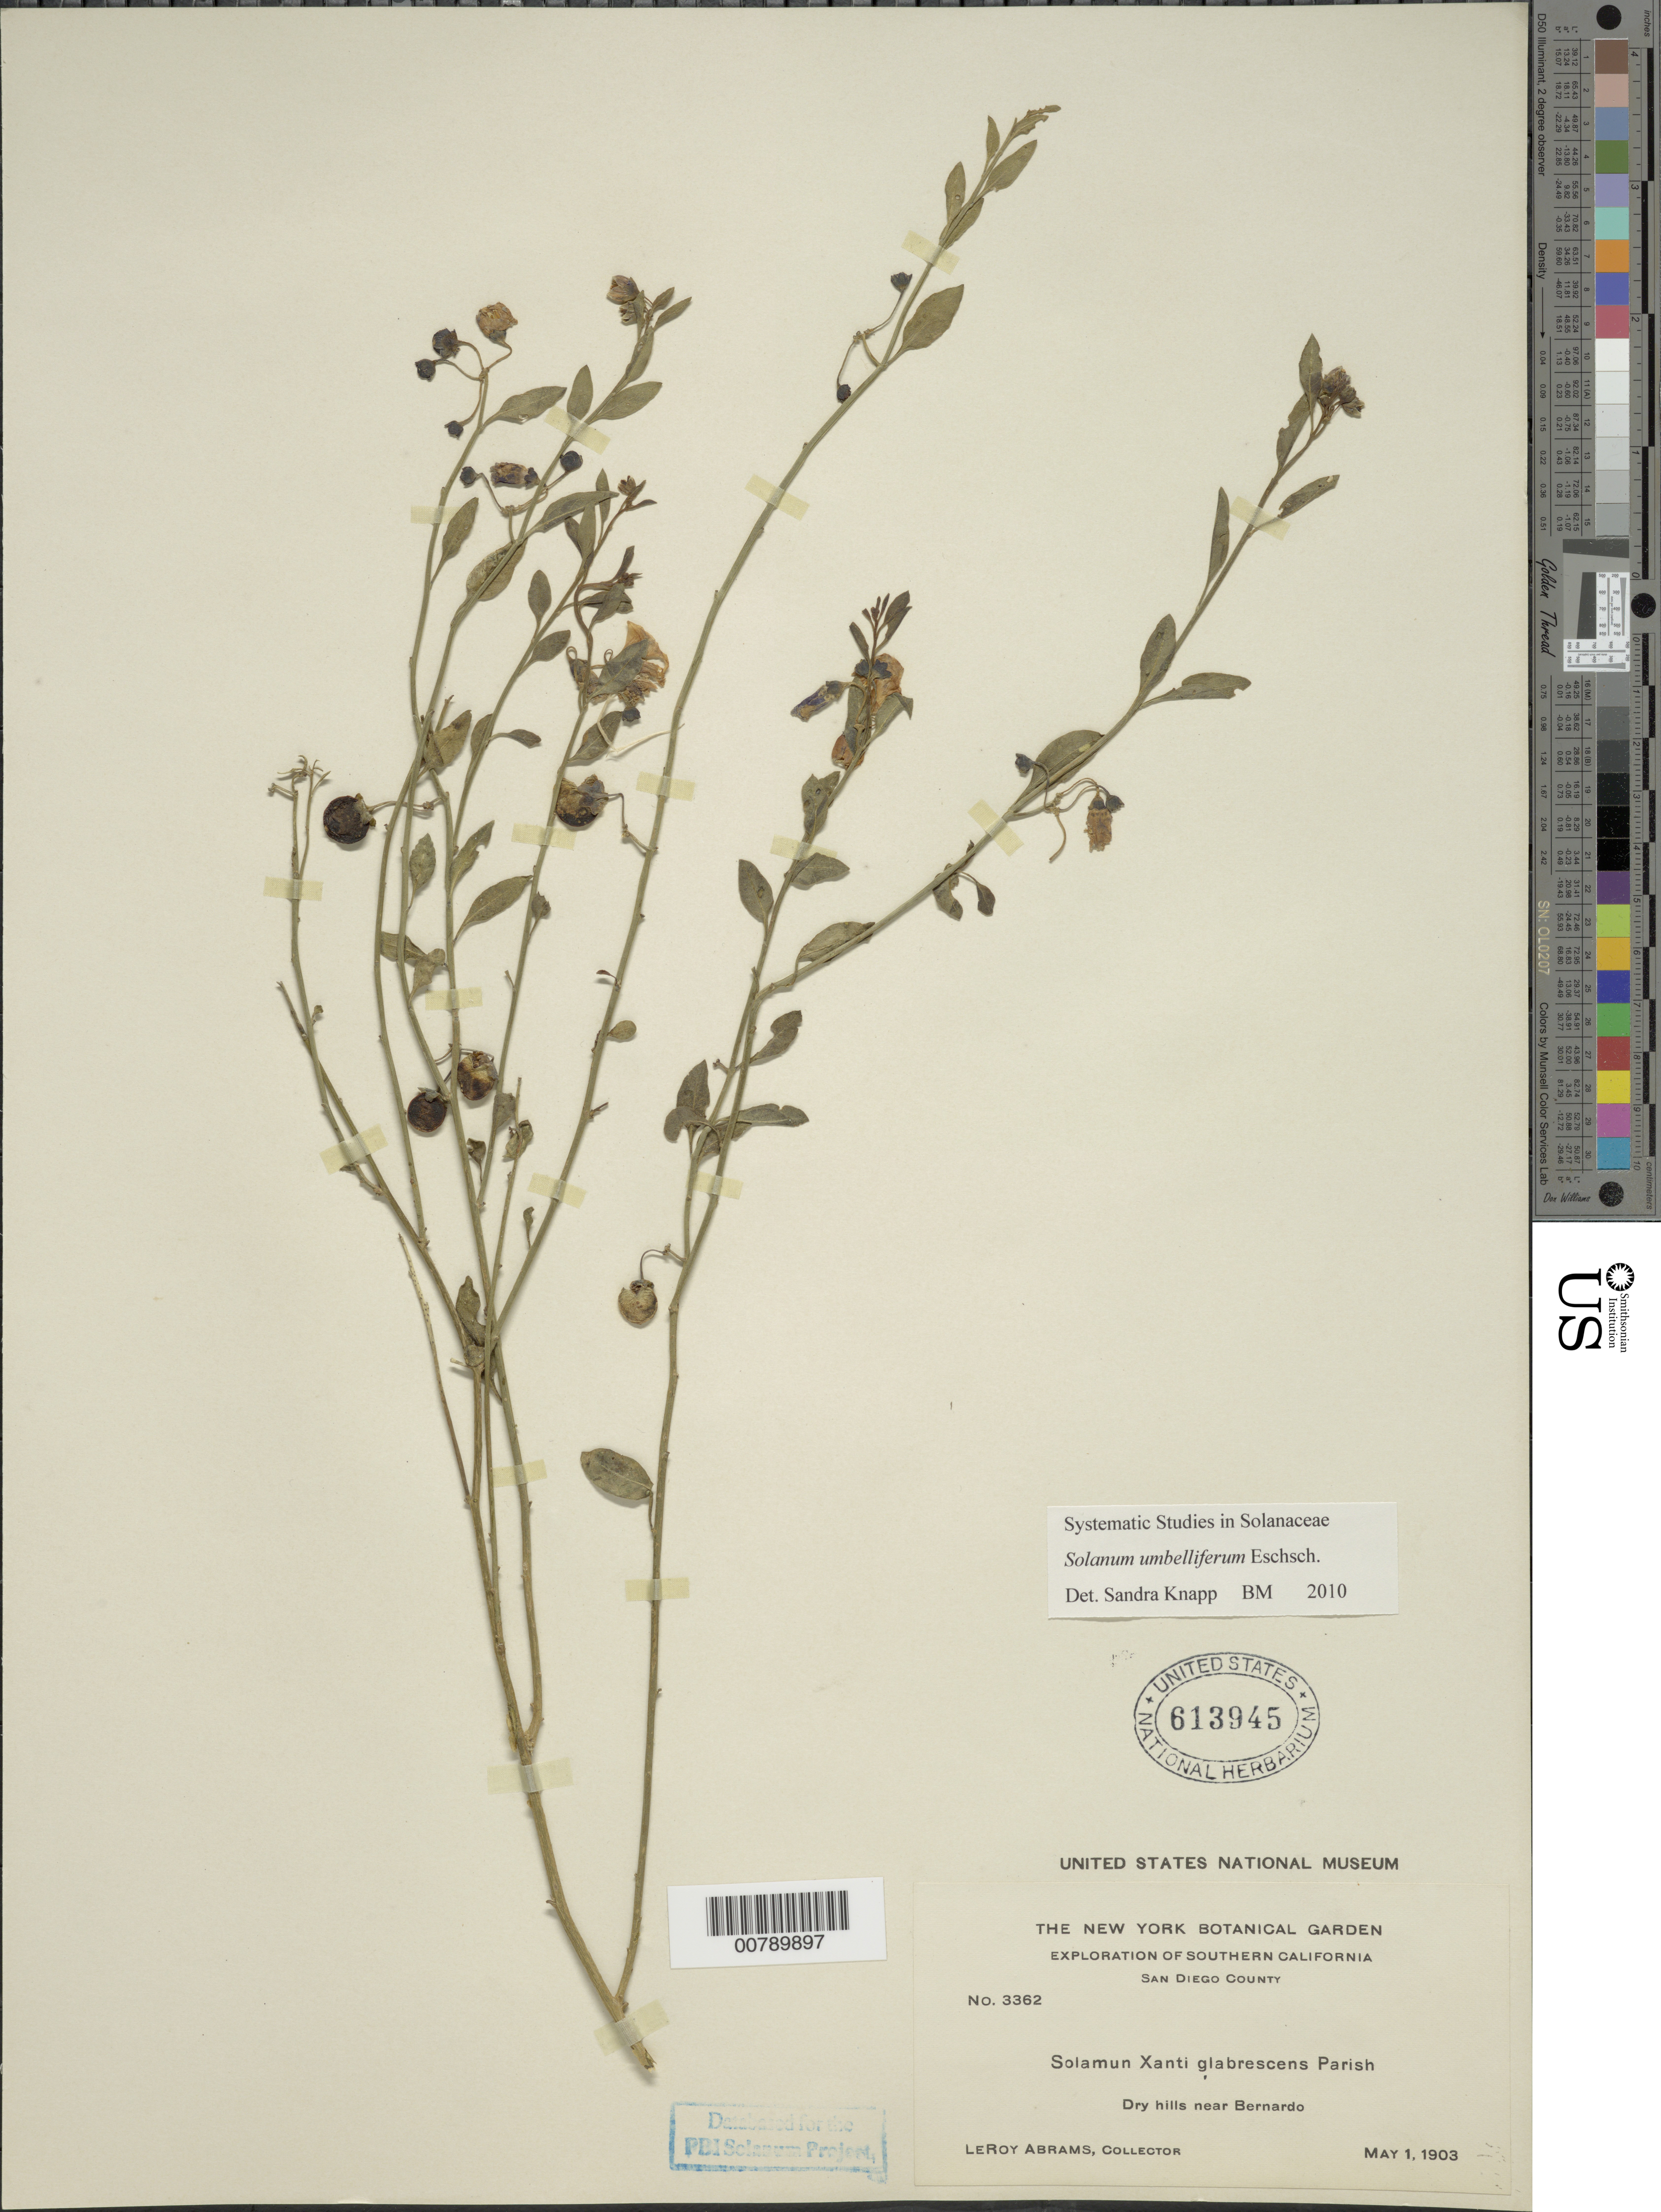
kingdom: Plantae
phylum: Tracheophyta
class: Magnoliopsida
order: Solanales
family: Solanaceae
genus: Solanum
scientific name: Solanum xanti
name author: A. Gray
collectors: L. Abrams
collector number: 3362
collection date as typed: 1 May 1903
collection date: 1903-05-01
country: United States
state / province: California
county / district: San Diego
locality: Near Bernardo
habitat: Dry hills.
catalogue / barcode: US 613945